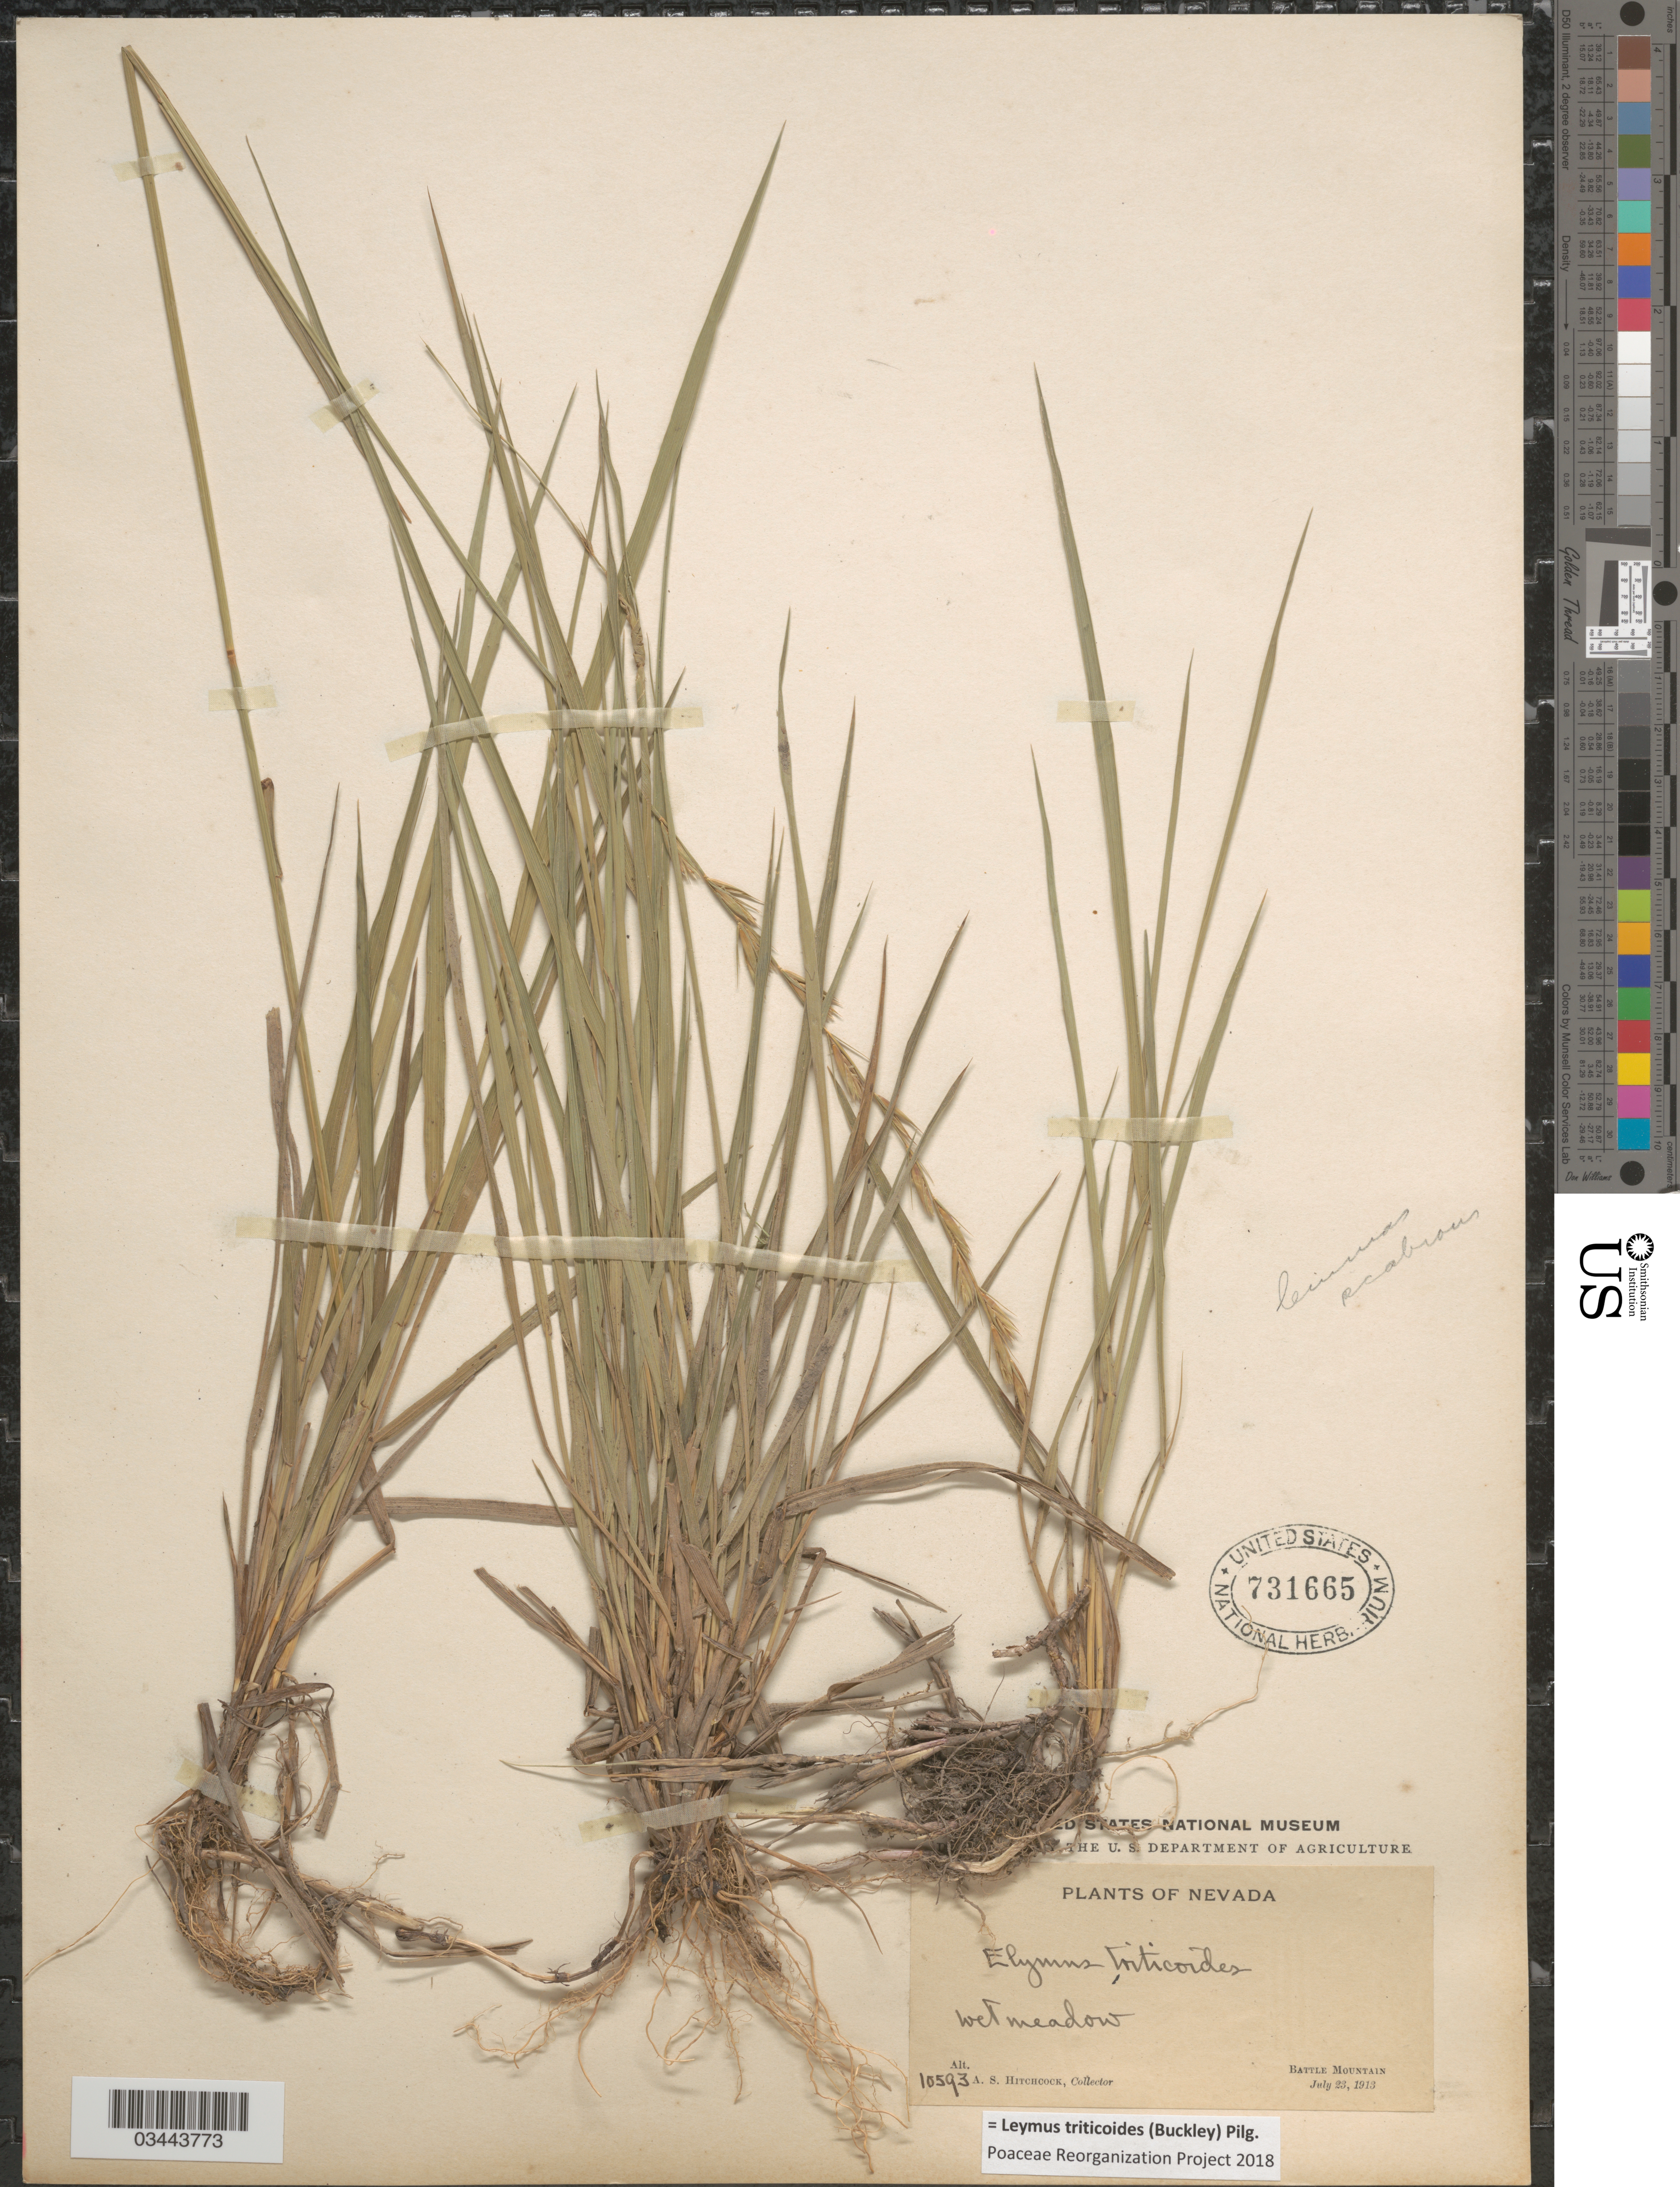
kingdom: Plantae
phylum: Tracheophyta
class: Liliopsida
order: Poales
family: Poaceae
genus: Leymus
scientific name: Leymus triticoides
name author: (Buckley) Pilg.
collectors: A. S. Hitchcock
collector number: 10593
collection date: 1913-07-23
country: United States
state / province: Nevada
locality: Wet meadow. Battle Mountain.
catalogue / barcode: US 731665